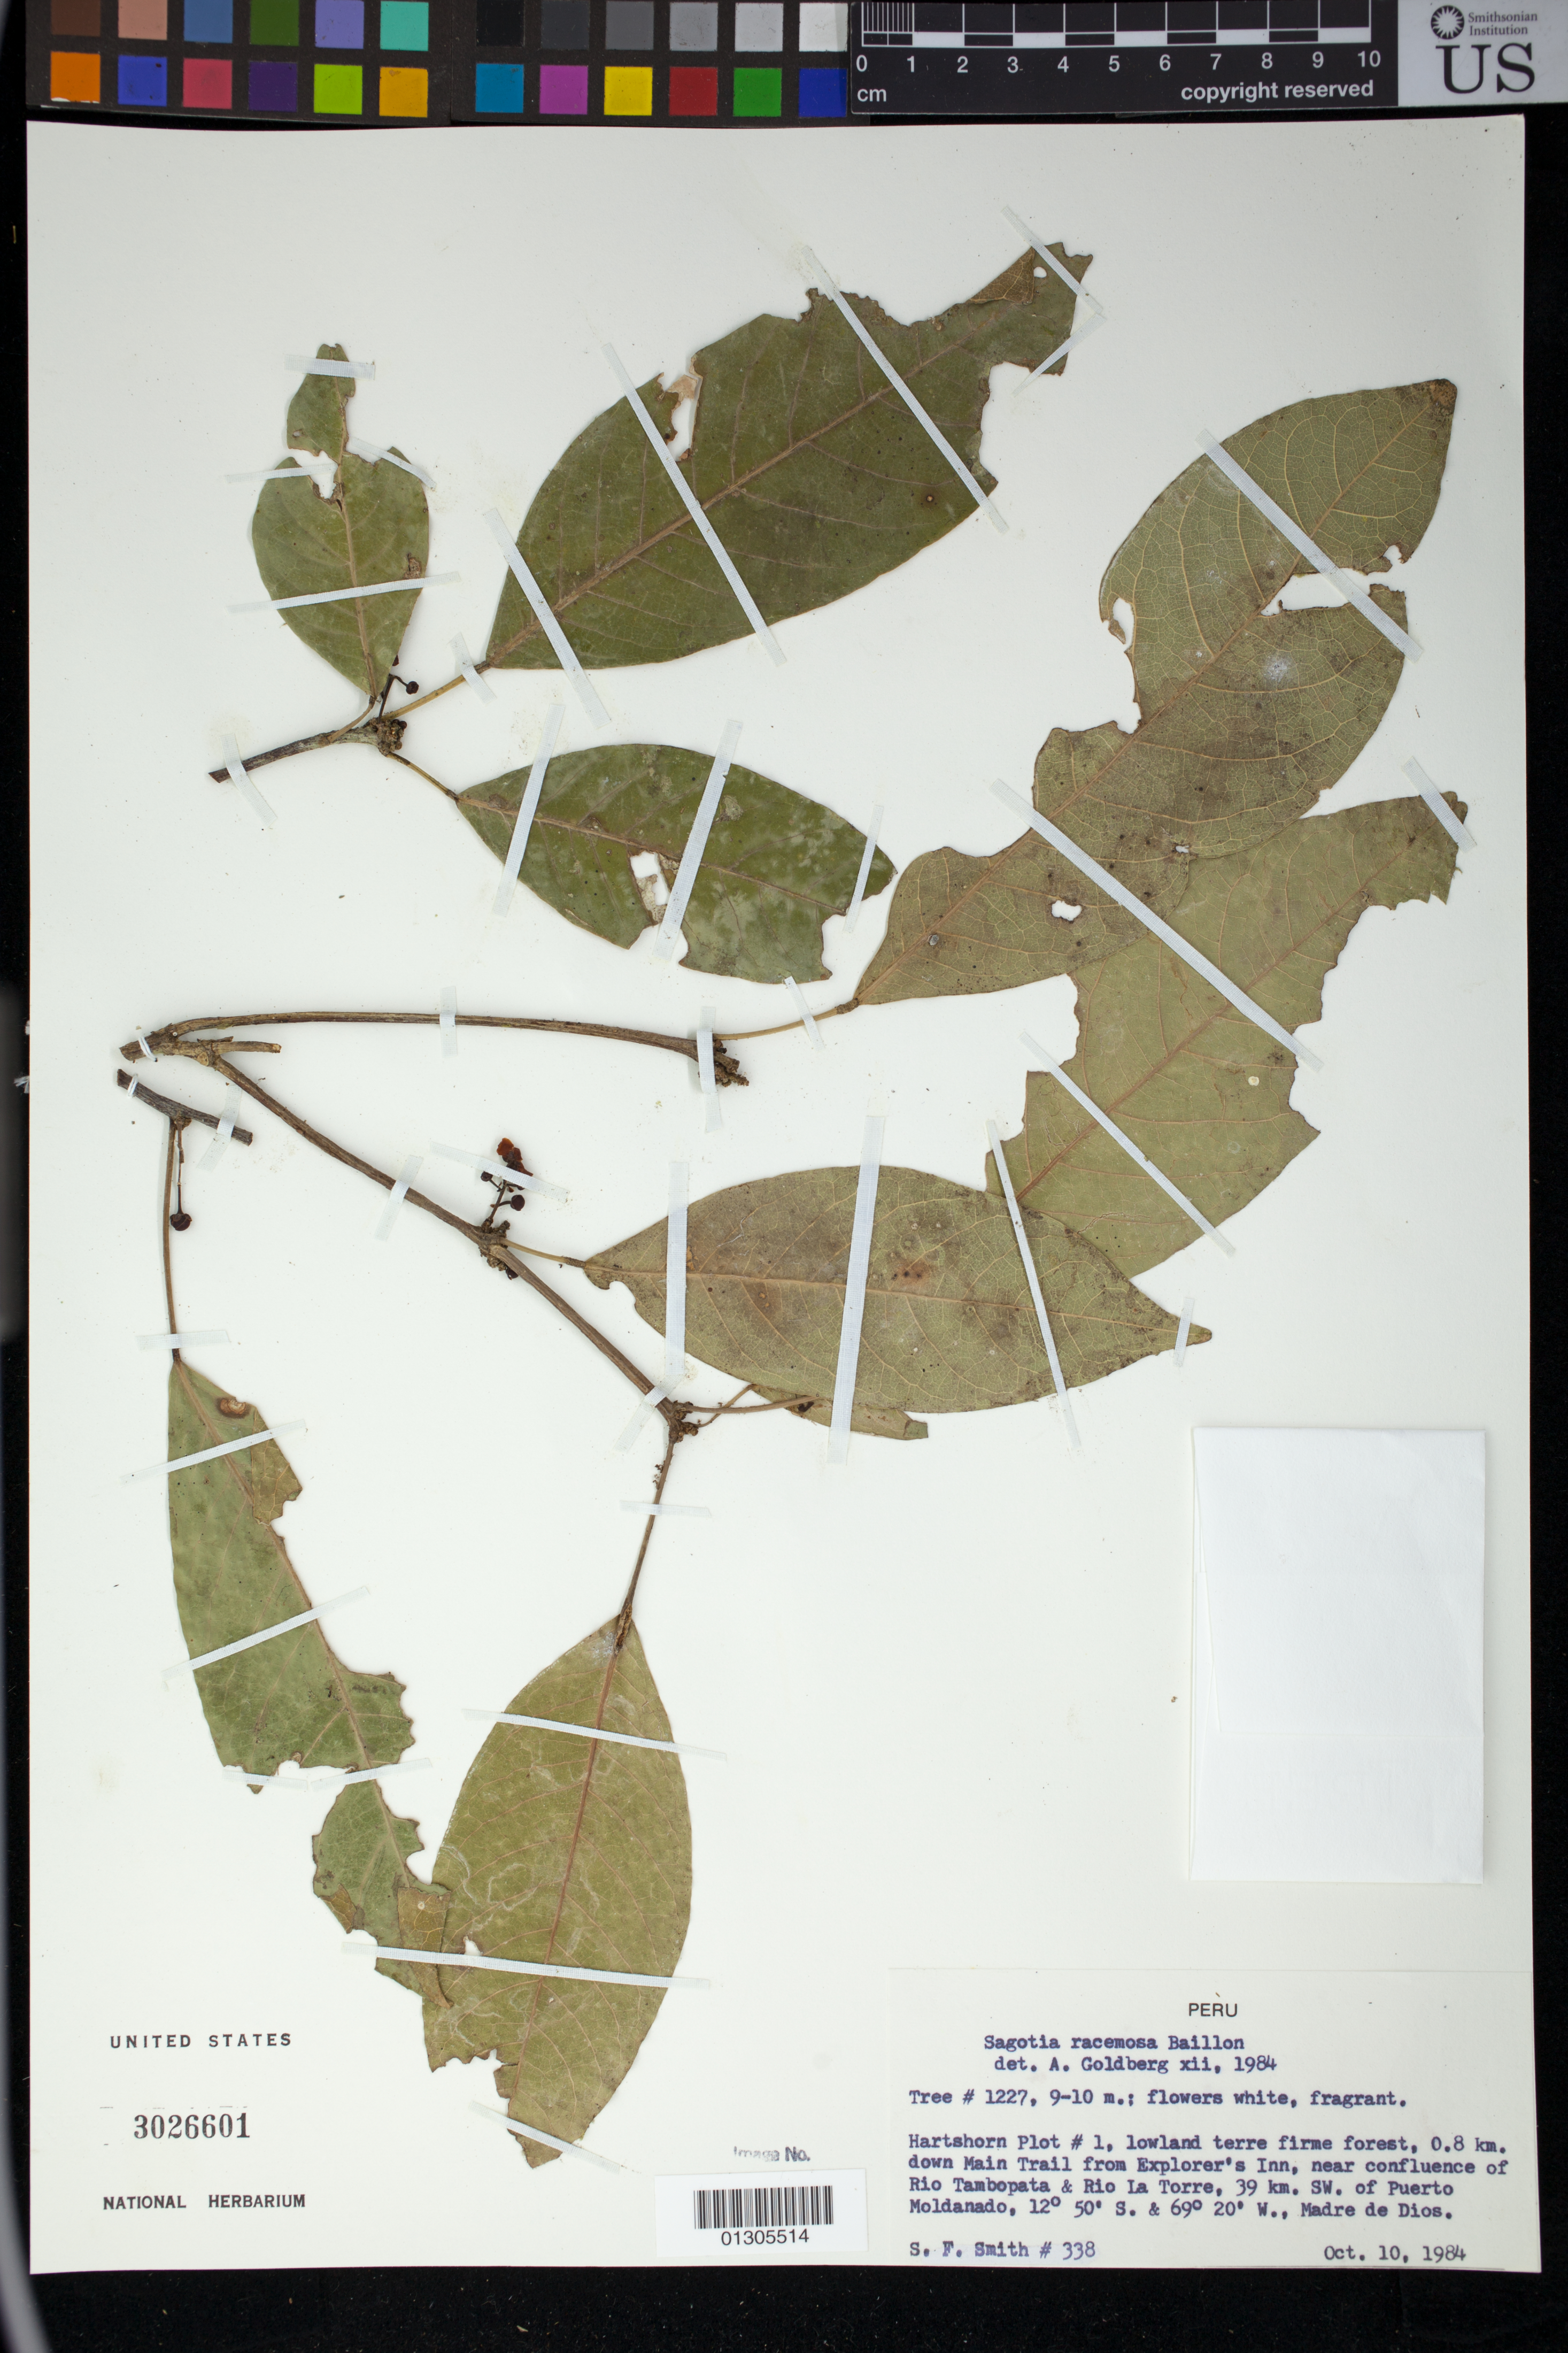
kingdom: Plantae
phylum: Tracheophyta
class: Magnoliopsida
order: Malpighiales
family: Euphorbiaceae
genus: Sagotia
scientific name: Sagotia racemosa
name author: Baill.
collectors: S.F. Smith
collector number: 338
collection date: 1984-10-10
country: Peru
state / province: Madre de Dios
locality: Hartshorn Plot #1, 0.8 km. down Main Trail from Explorer's Inn, near confluence of Rio Tambopata & Rio La Torre, 39 km. SW. of Puerto Moldanado.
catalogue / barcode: US 3026601